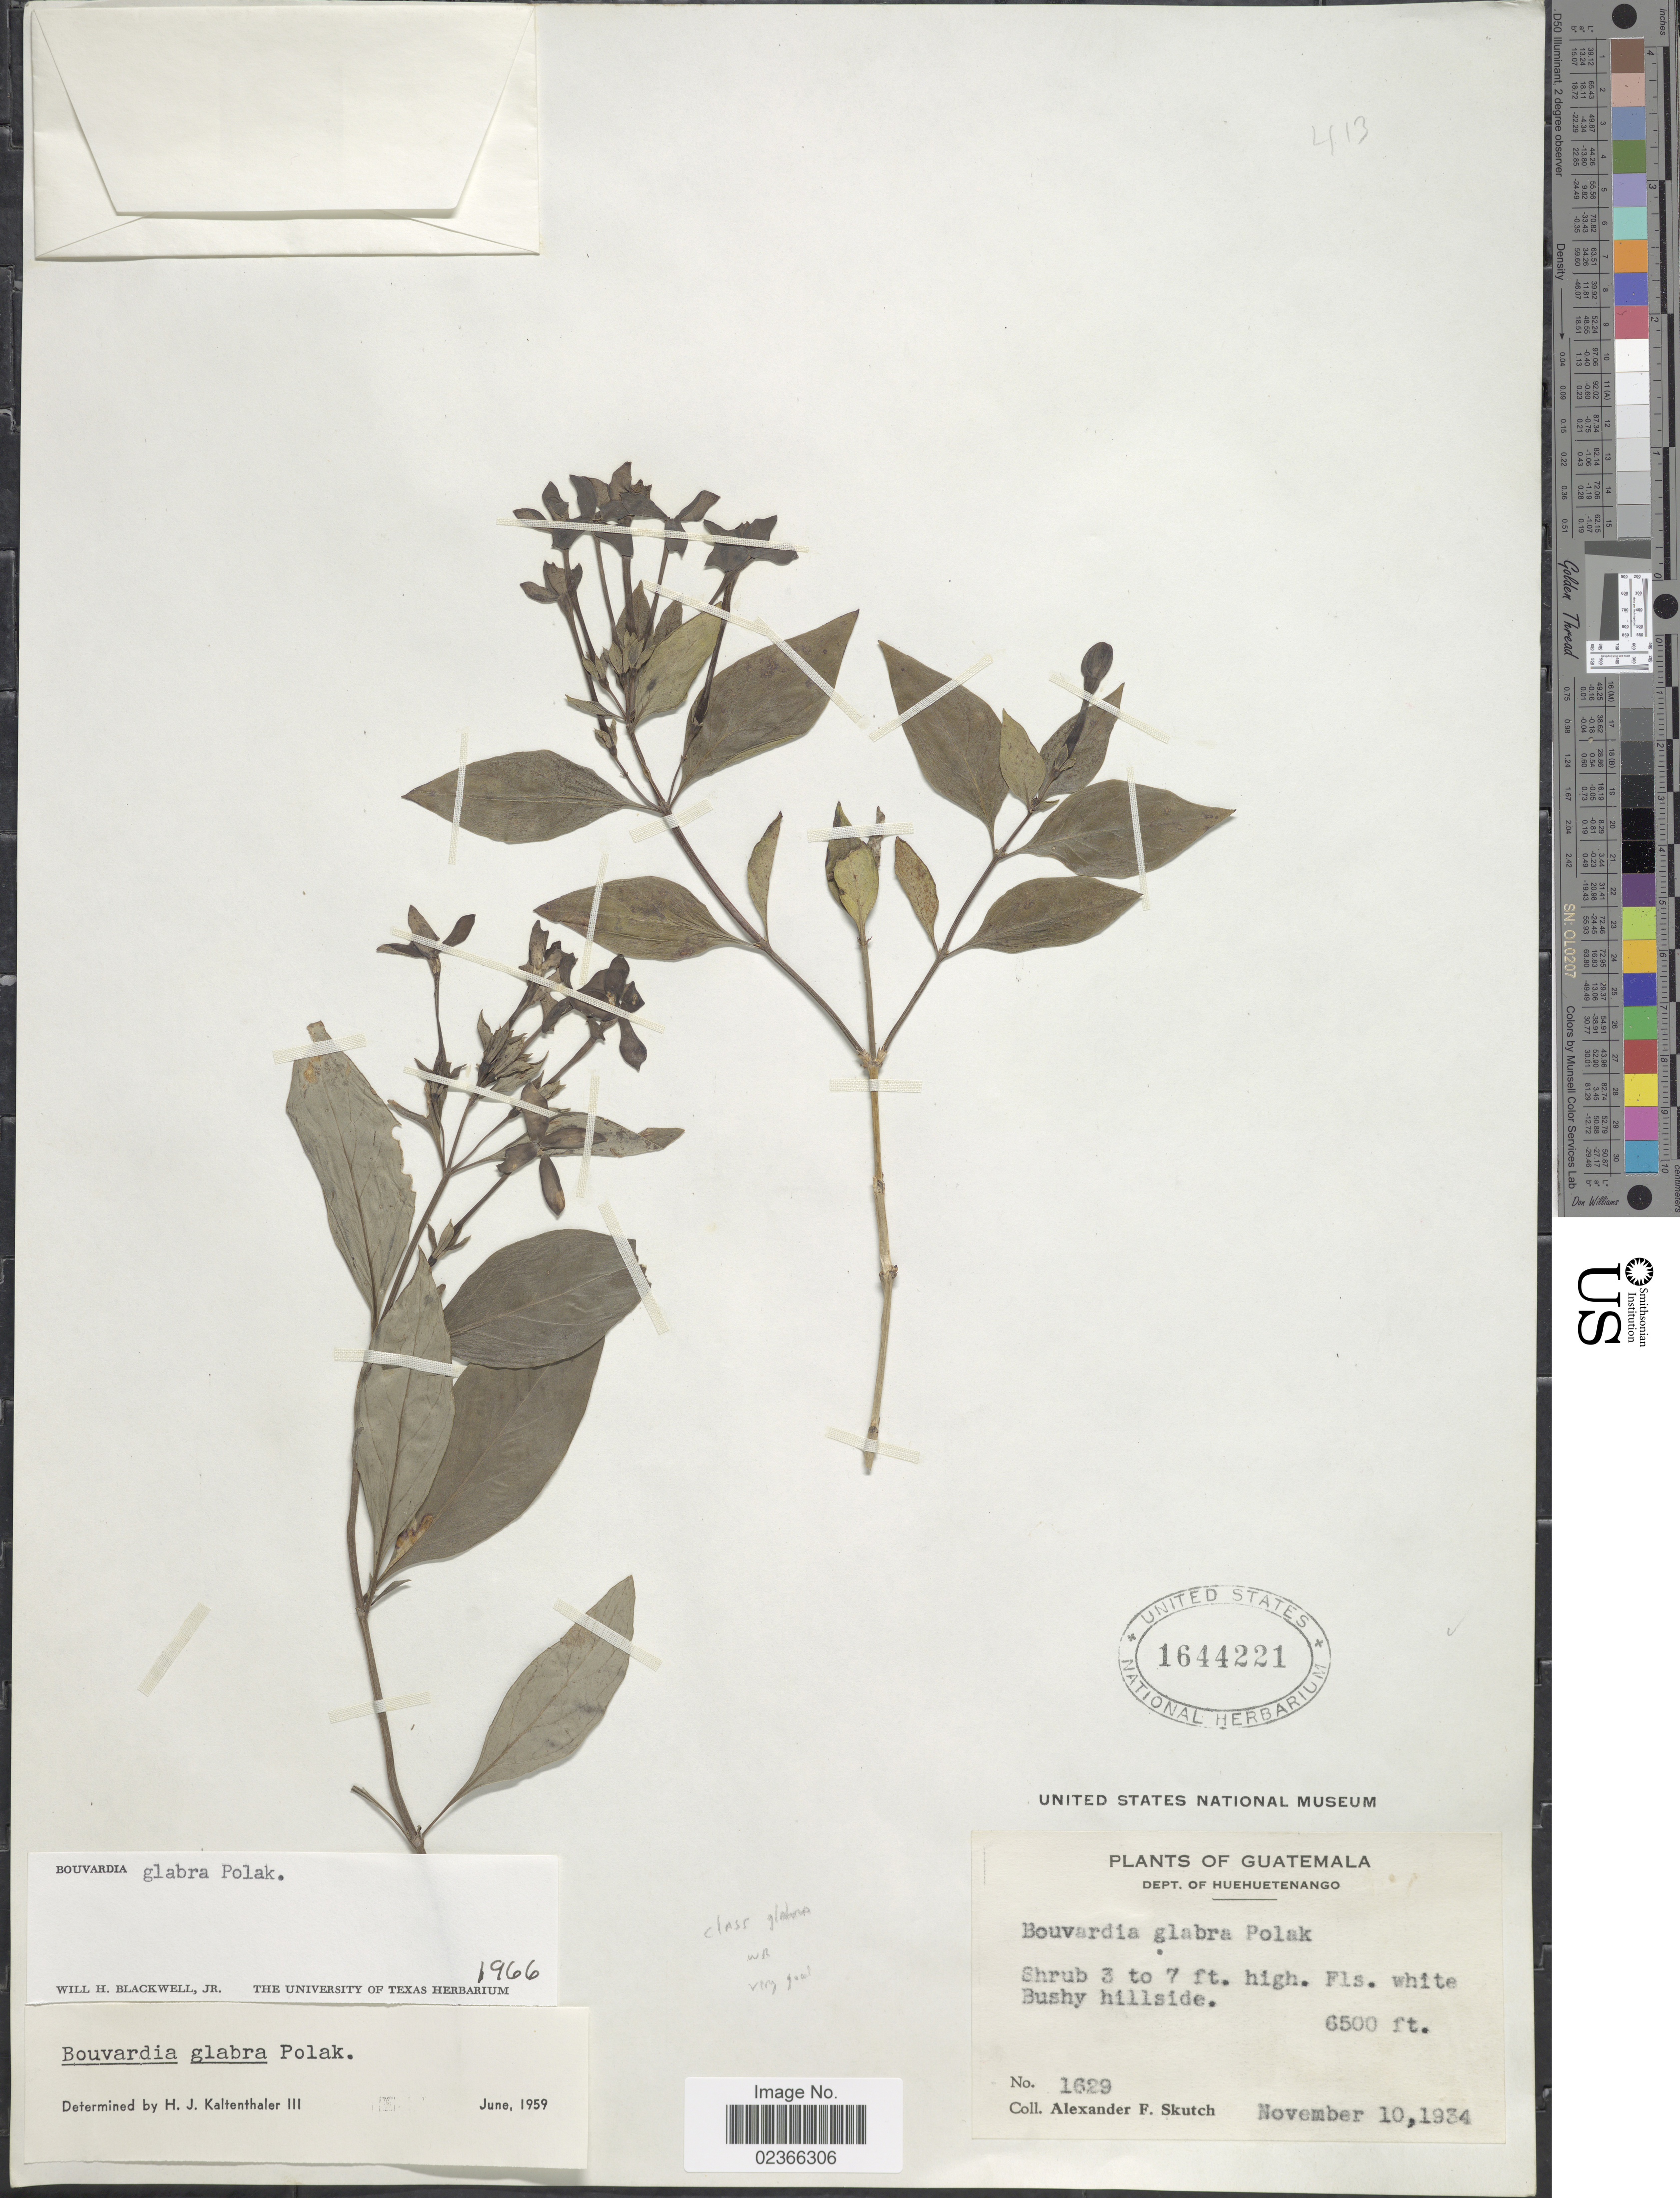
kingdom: Plantae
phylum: Tracheophyta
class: Magnoliopsida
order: Gentianales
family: Rubiaceae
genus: Bouvardia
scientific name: Bouvardia glabra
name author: Polák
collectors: A. F. Skutch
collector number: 1629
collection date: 1934-11-10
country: Guatemala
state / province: Huehuetenango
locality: Dept. de Huehuetenango, Bushy hillside.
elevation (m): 1981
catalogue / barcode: US 1644221